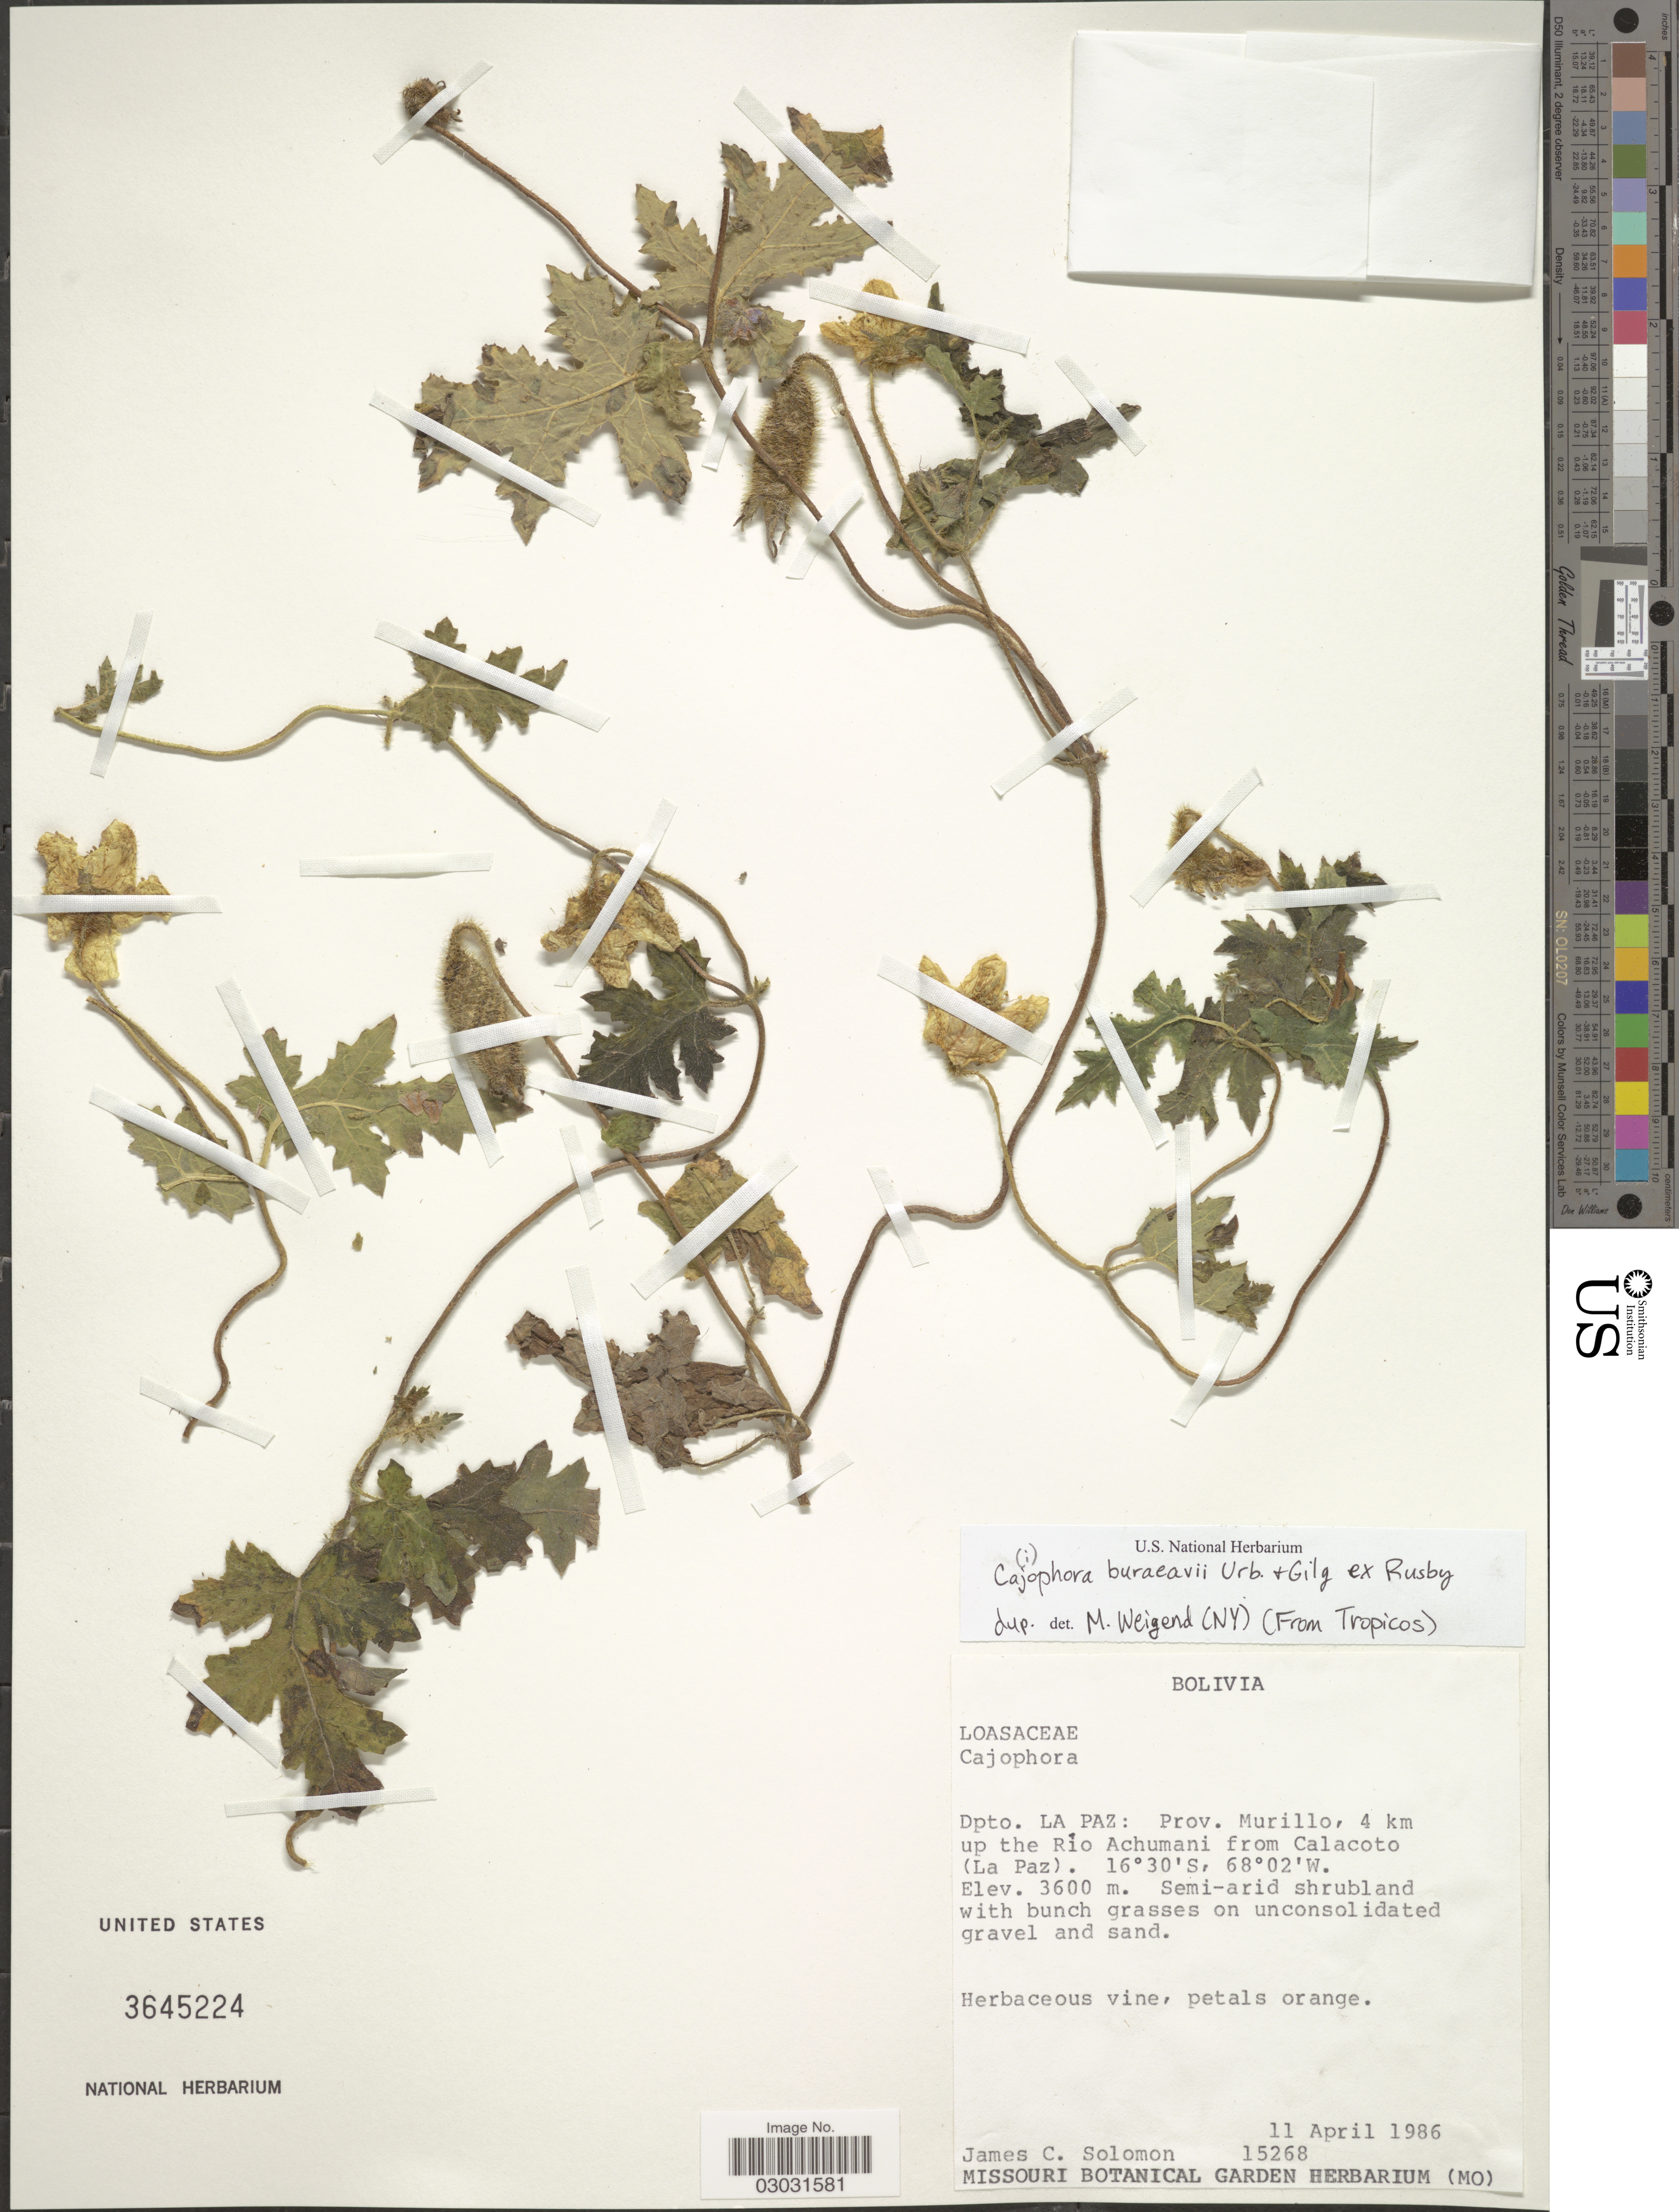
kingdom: Plantae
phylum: Tracheophyta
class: Magnoliopsida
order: Cornales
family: Loasaceae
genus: Caiophora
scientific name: Caiophora buraeavii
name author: Urb. & Gilg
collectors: J. C. Solomon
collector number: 15268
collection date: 1986-04-11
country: Bolivia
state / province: La Paz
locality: Dpto. La Paz: Prov. Murillo, 4 km up the Río Achumani from Calacoto (La Paz).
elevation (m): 3600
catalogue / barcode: US 3645224